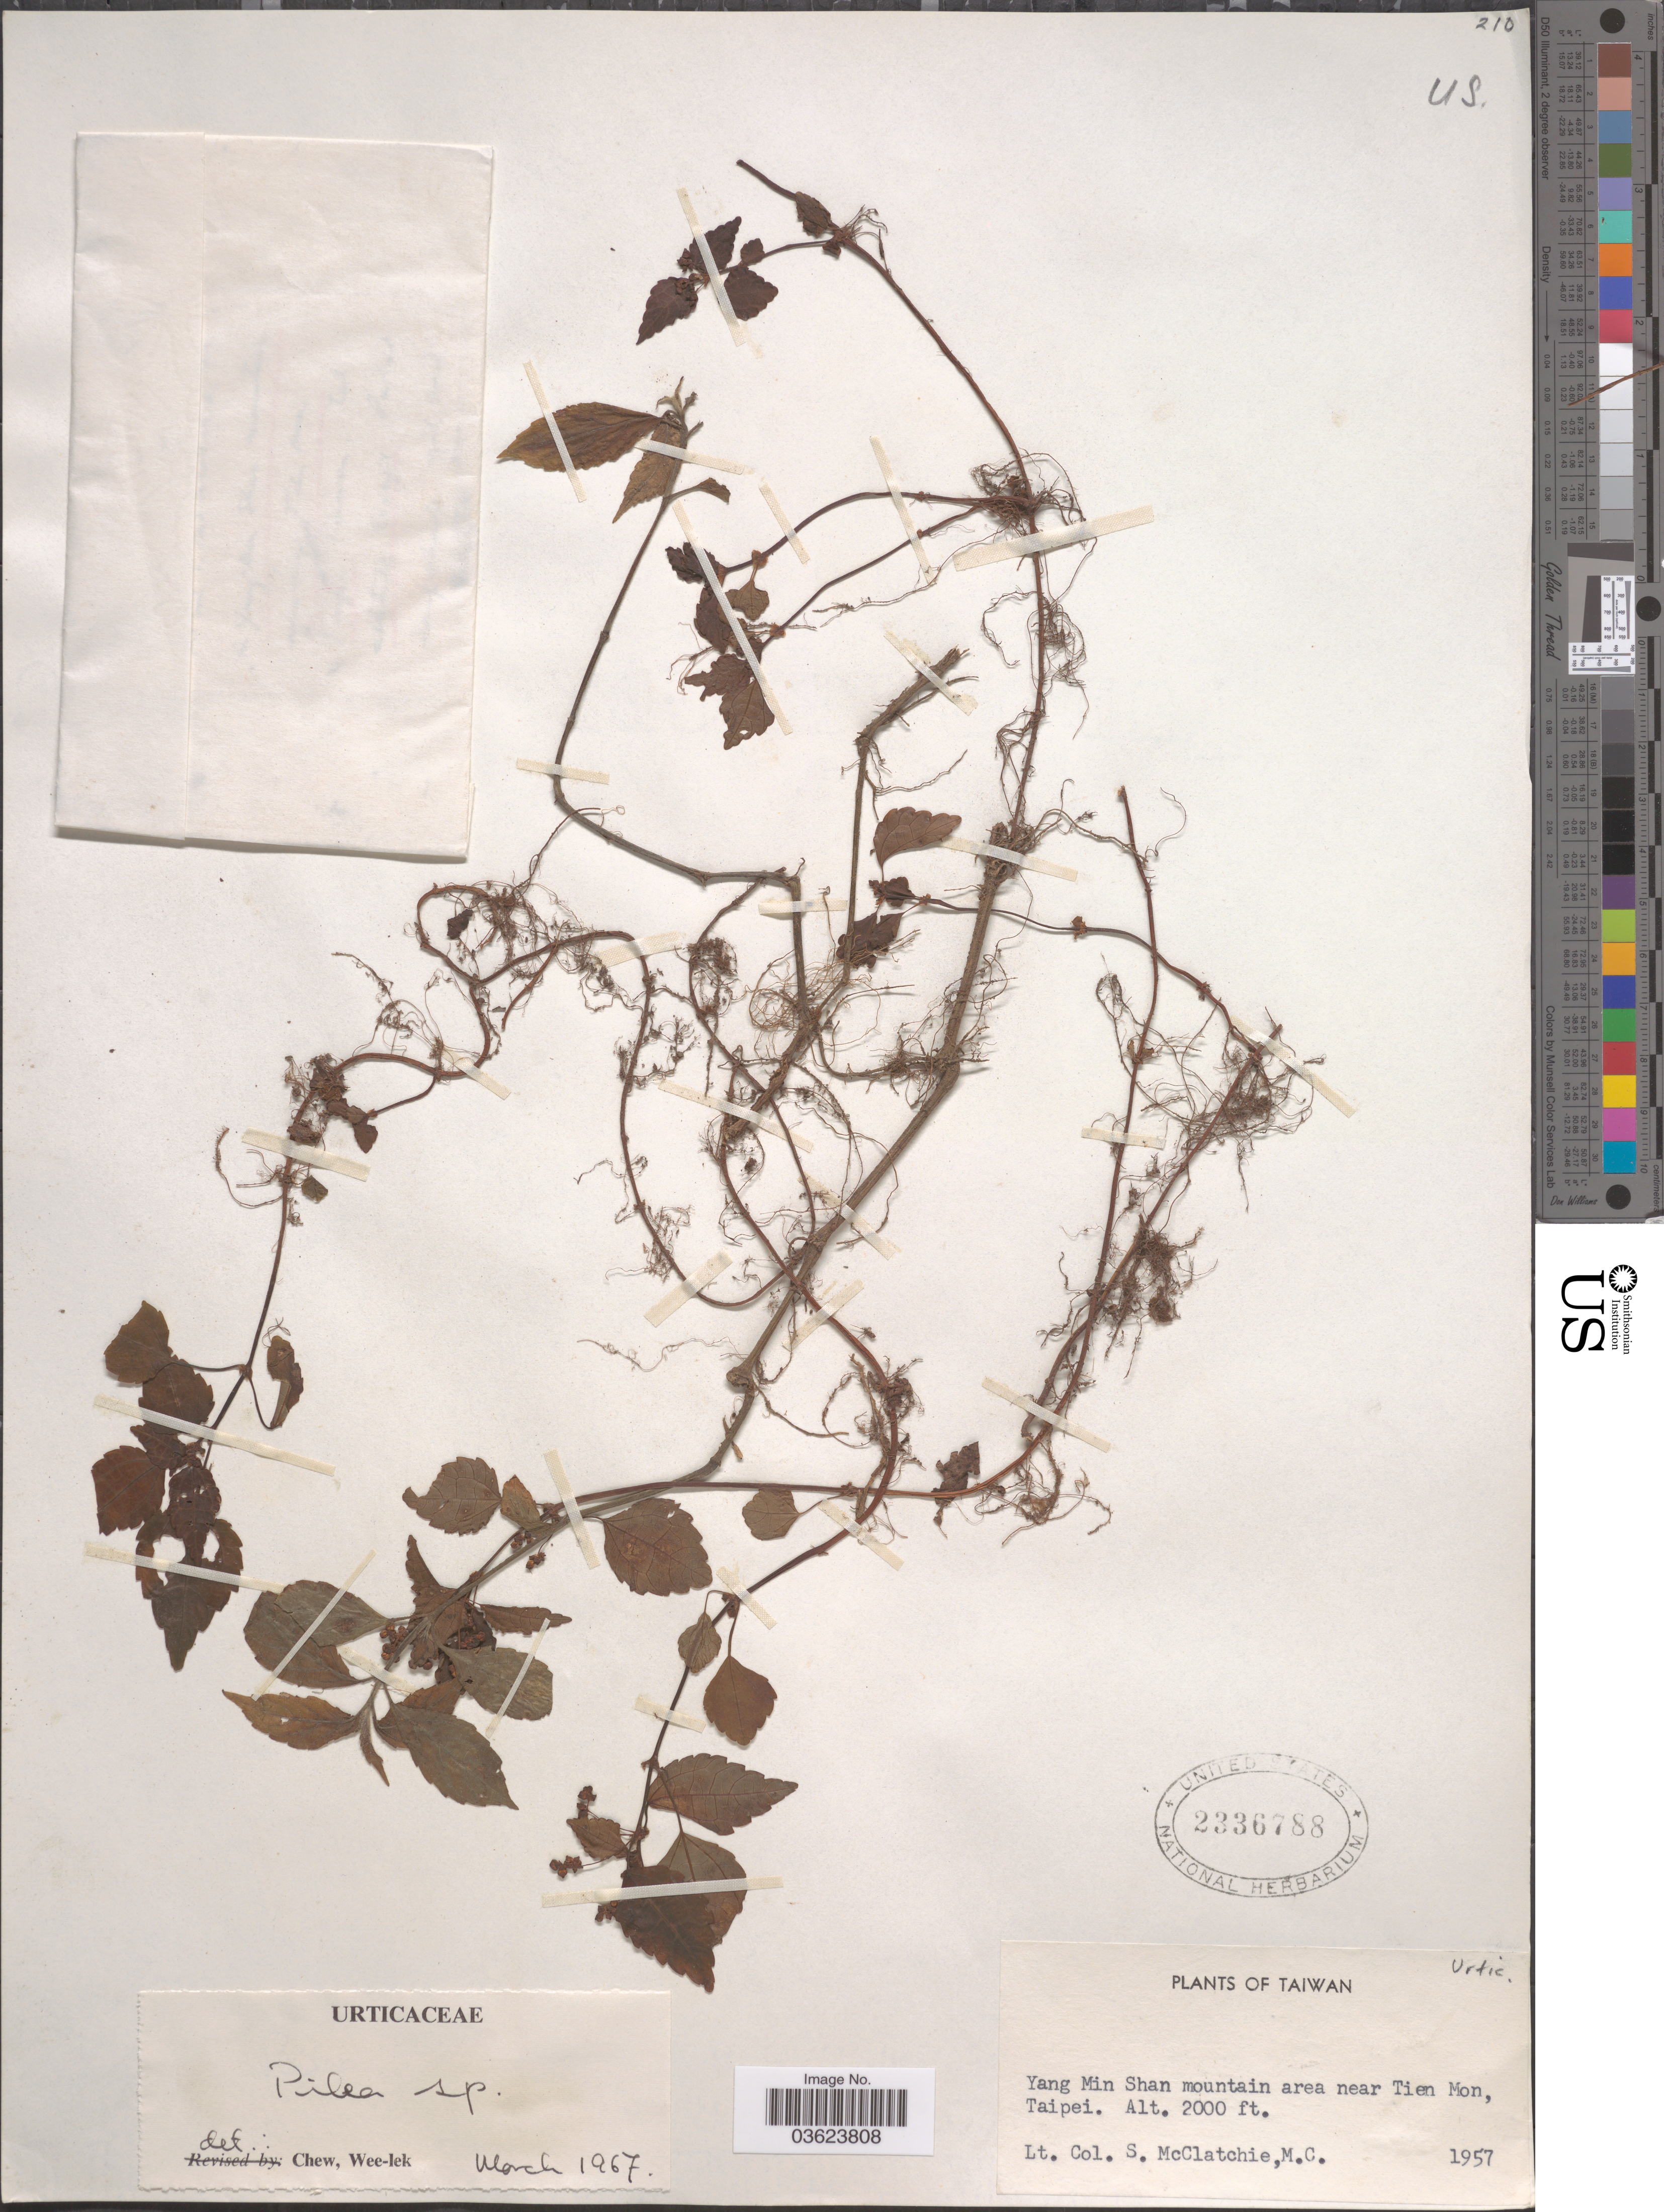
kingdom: Plantae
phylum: Tracheophyta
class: Magnoliopsida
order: Rosales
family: Urticaceae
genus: Pilea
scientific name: Pilea sp.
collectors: M. McClatchie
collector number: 1957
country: Taiwan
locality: Yang Min Shan mountain area near Tien Mon, Taipei.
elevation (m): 610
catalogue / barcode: US 2336788